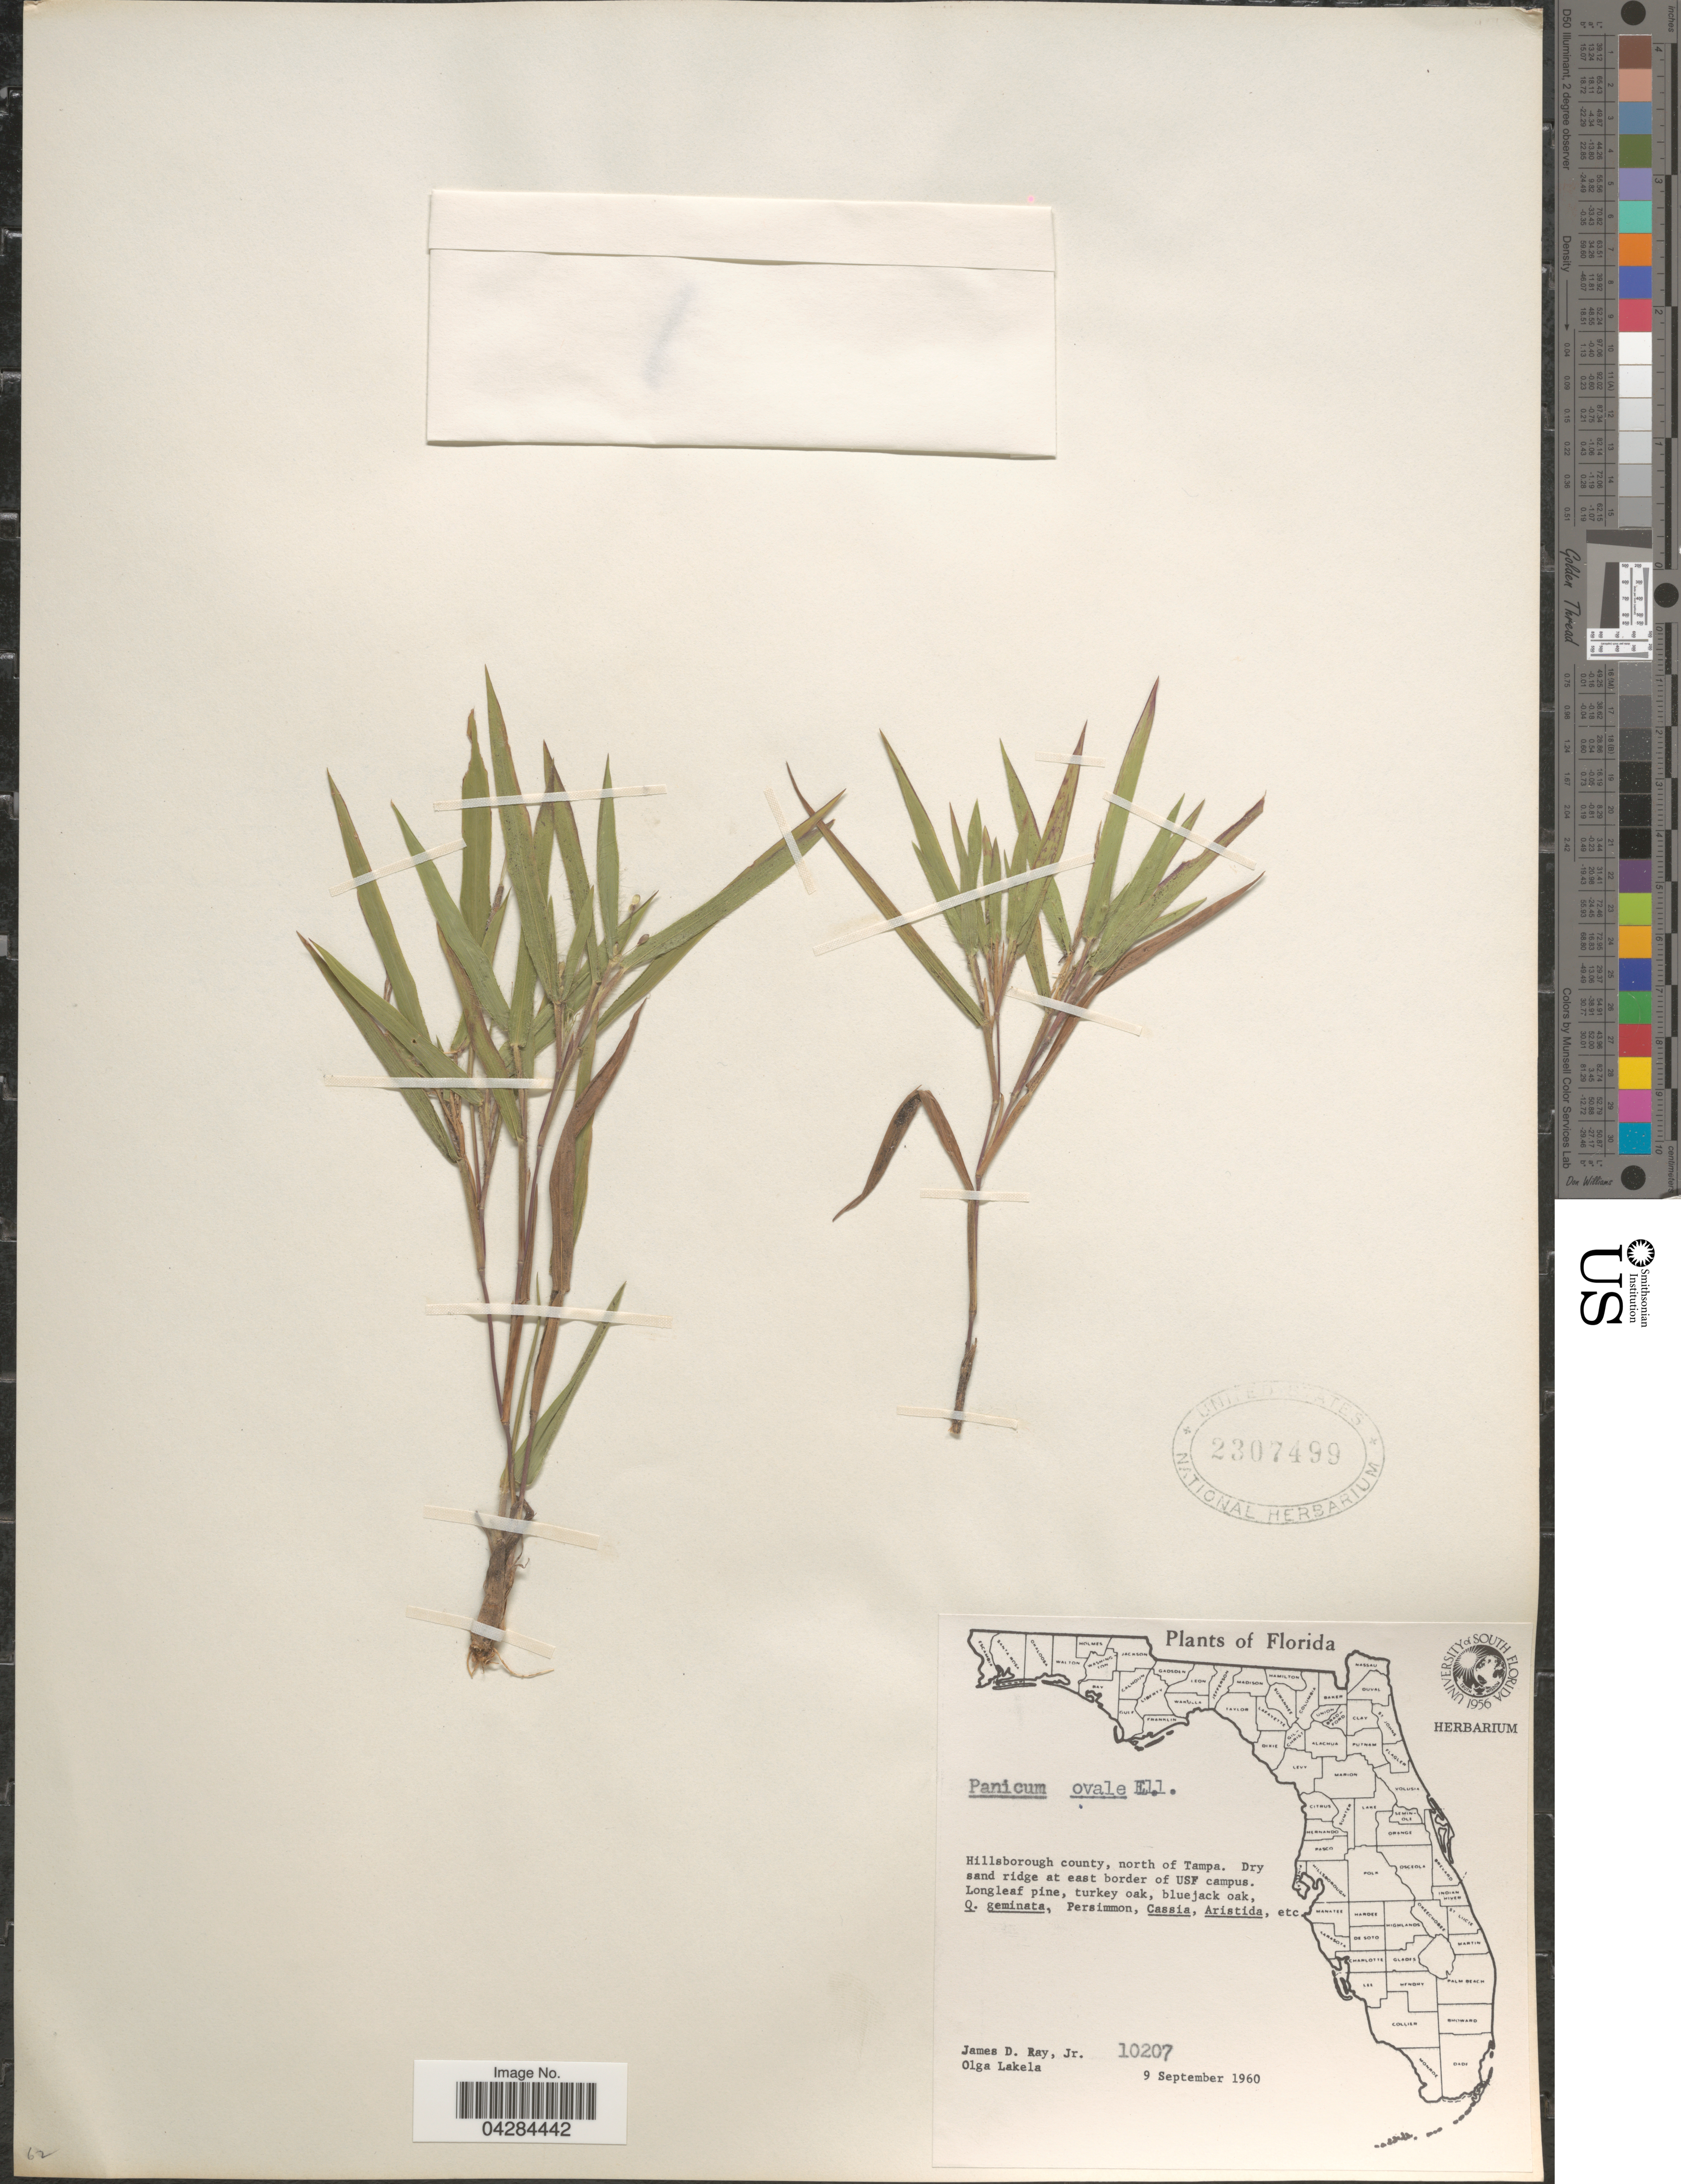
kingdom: Plantae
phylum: Tracheophyta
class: Liliopsida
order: Poales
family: Poaceae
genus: Dichanthelium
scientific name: Dichanthelium ovale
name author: (Elliott) Gould & C.A. Clark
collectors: J. D. Ray Jr. & O. K. Lakela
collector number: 10207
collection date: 1960-09-09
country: United States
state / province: Florida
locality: Hillsborough county, north of Tampa. Dry sand ridge at east border of USF campus.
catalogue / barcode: US 2307499